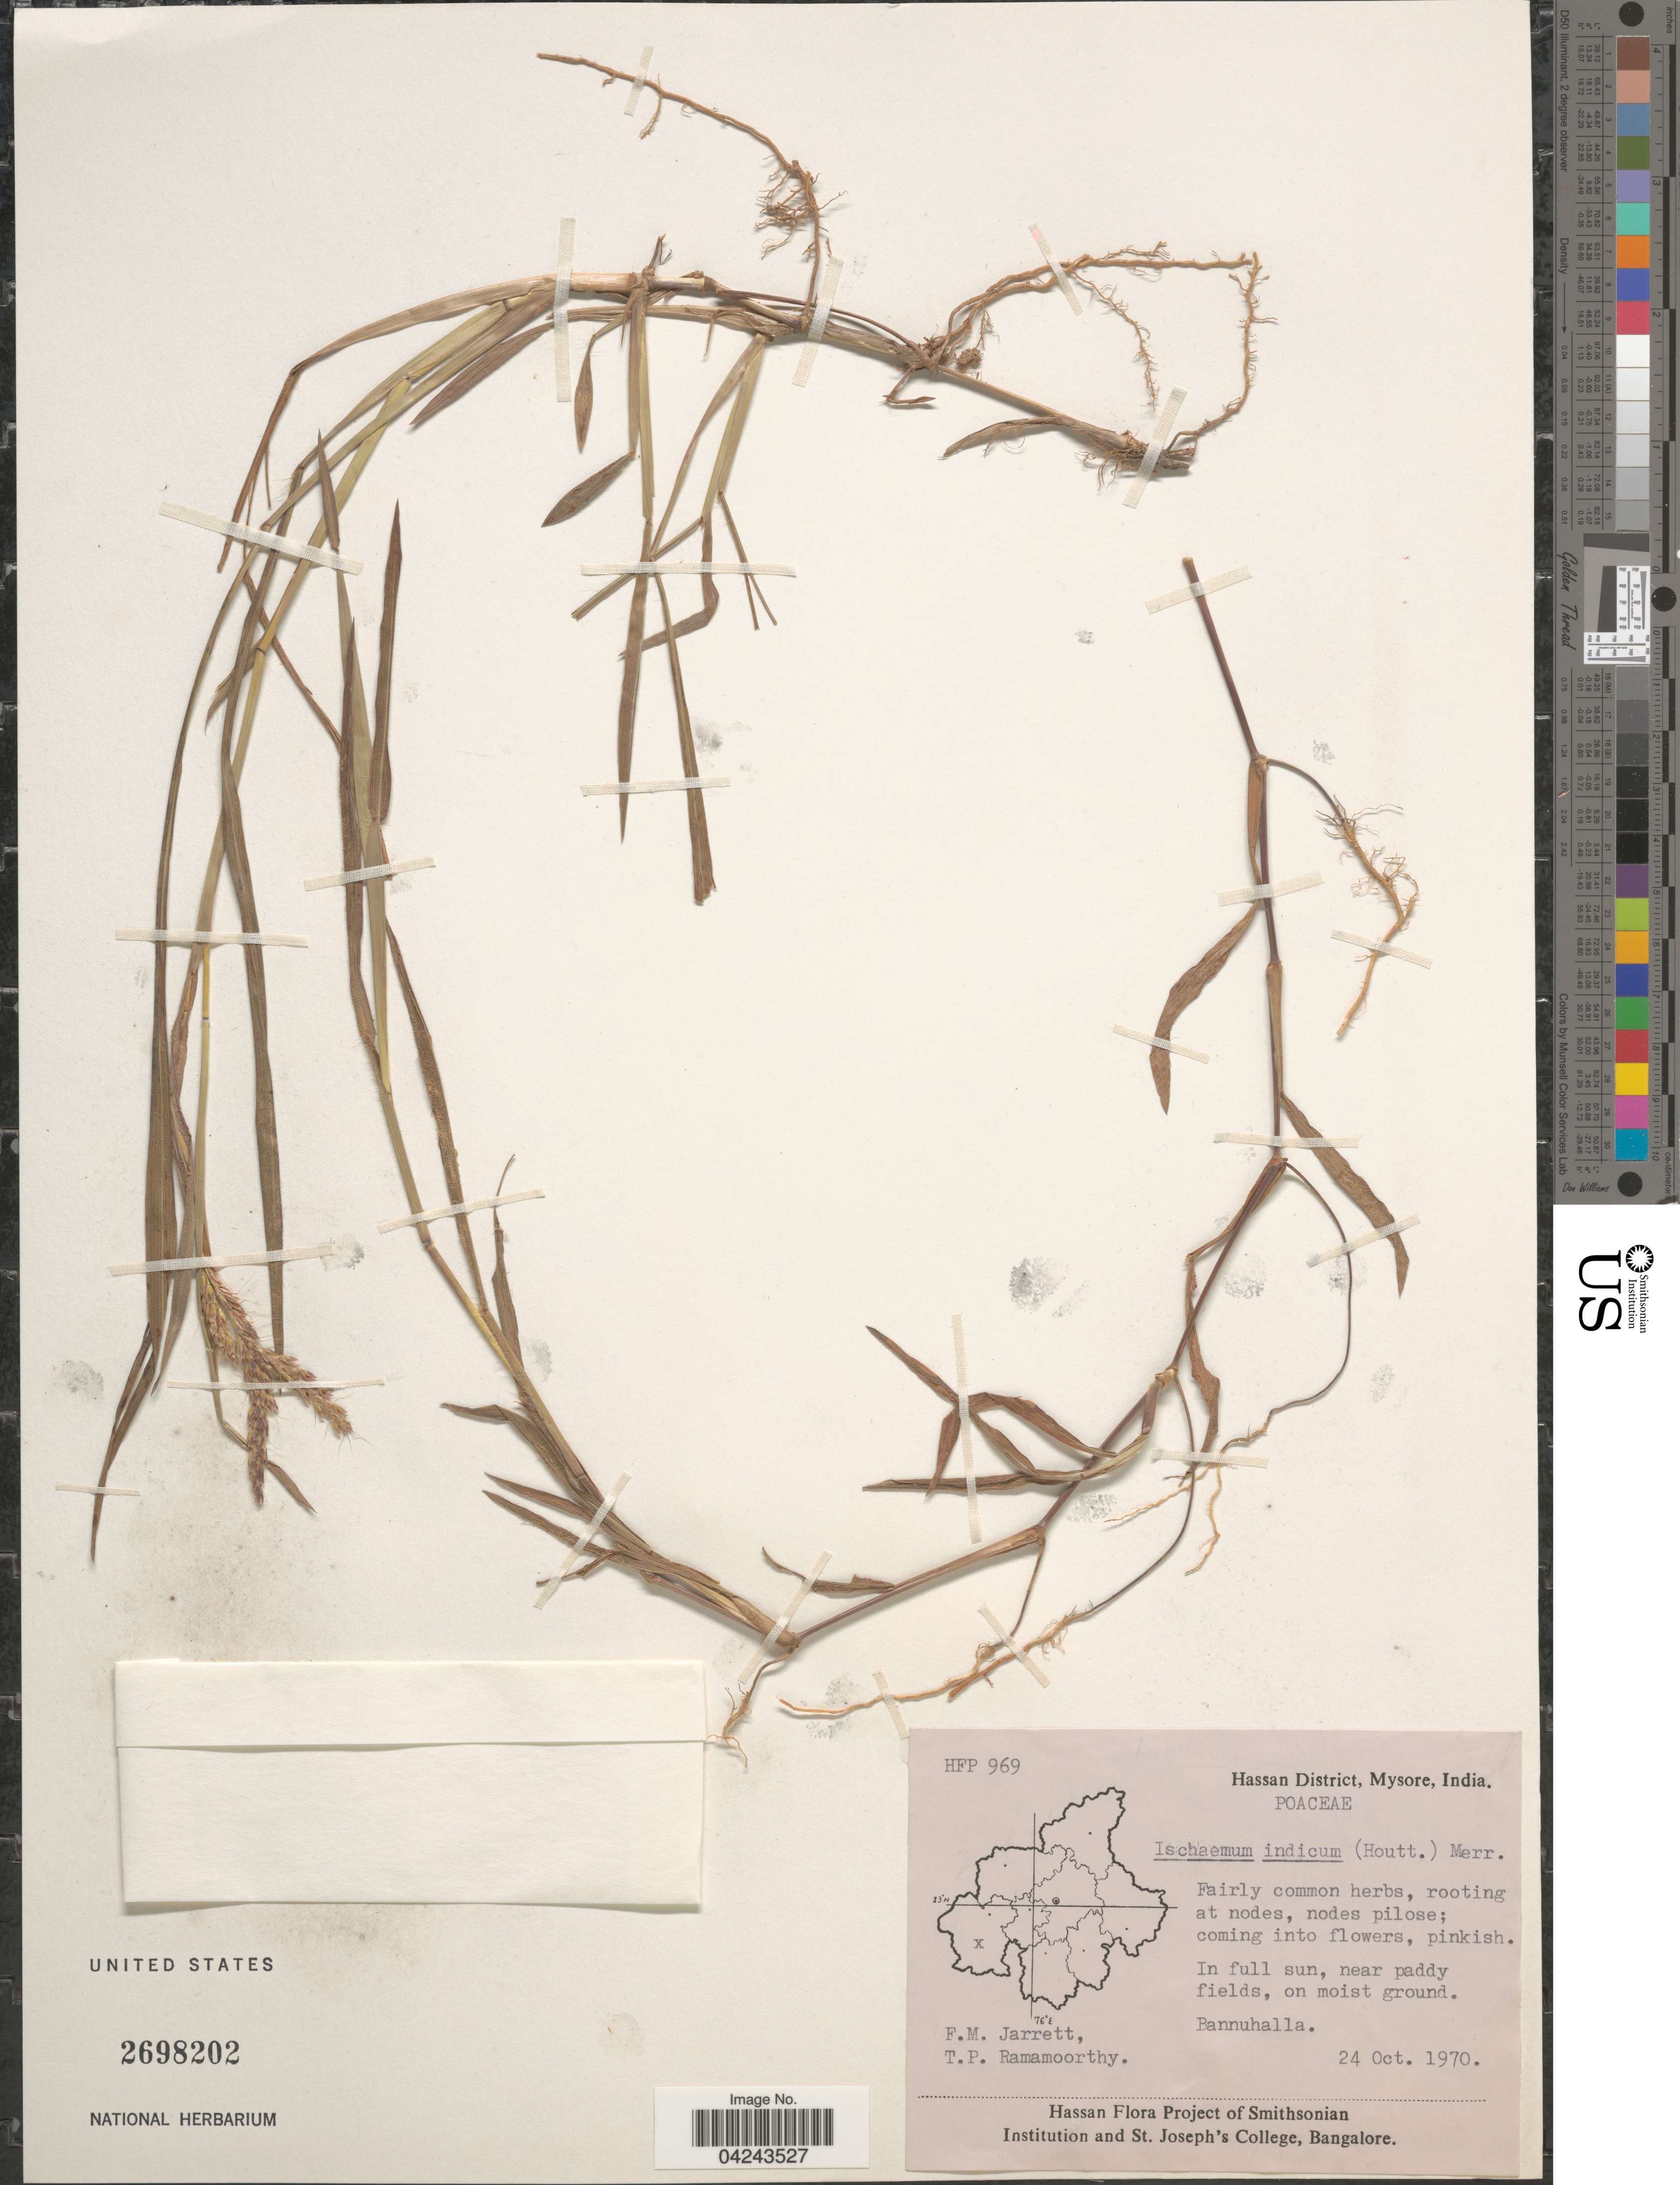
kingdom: Plantae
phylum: Tracheophyta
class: Liliopsida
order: Poales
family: Poaceae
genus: Ischaemum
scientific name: Ischaemum ciliare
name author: Retz.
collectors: F. M. Jarrett & T. P. Ramamoorthy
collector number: HFP 969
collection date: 1970-10-24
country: India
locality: Hassan District, Mysore. In full sun, near paddy fields, on moist ground. Bannuhalla.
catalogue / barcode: US 2698202